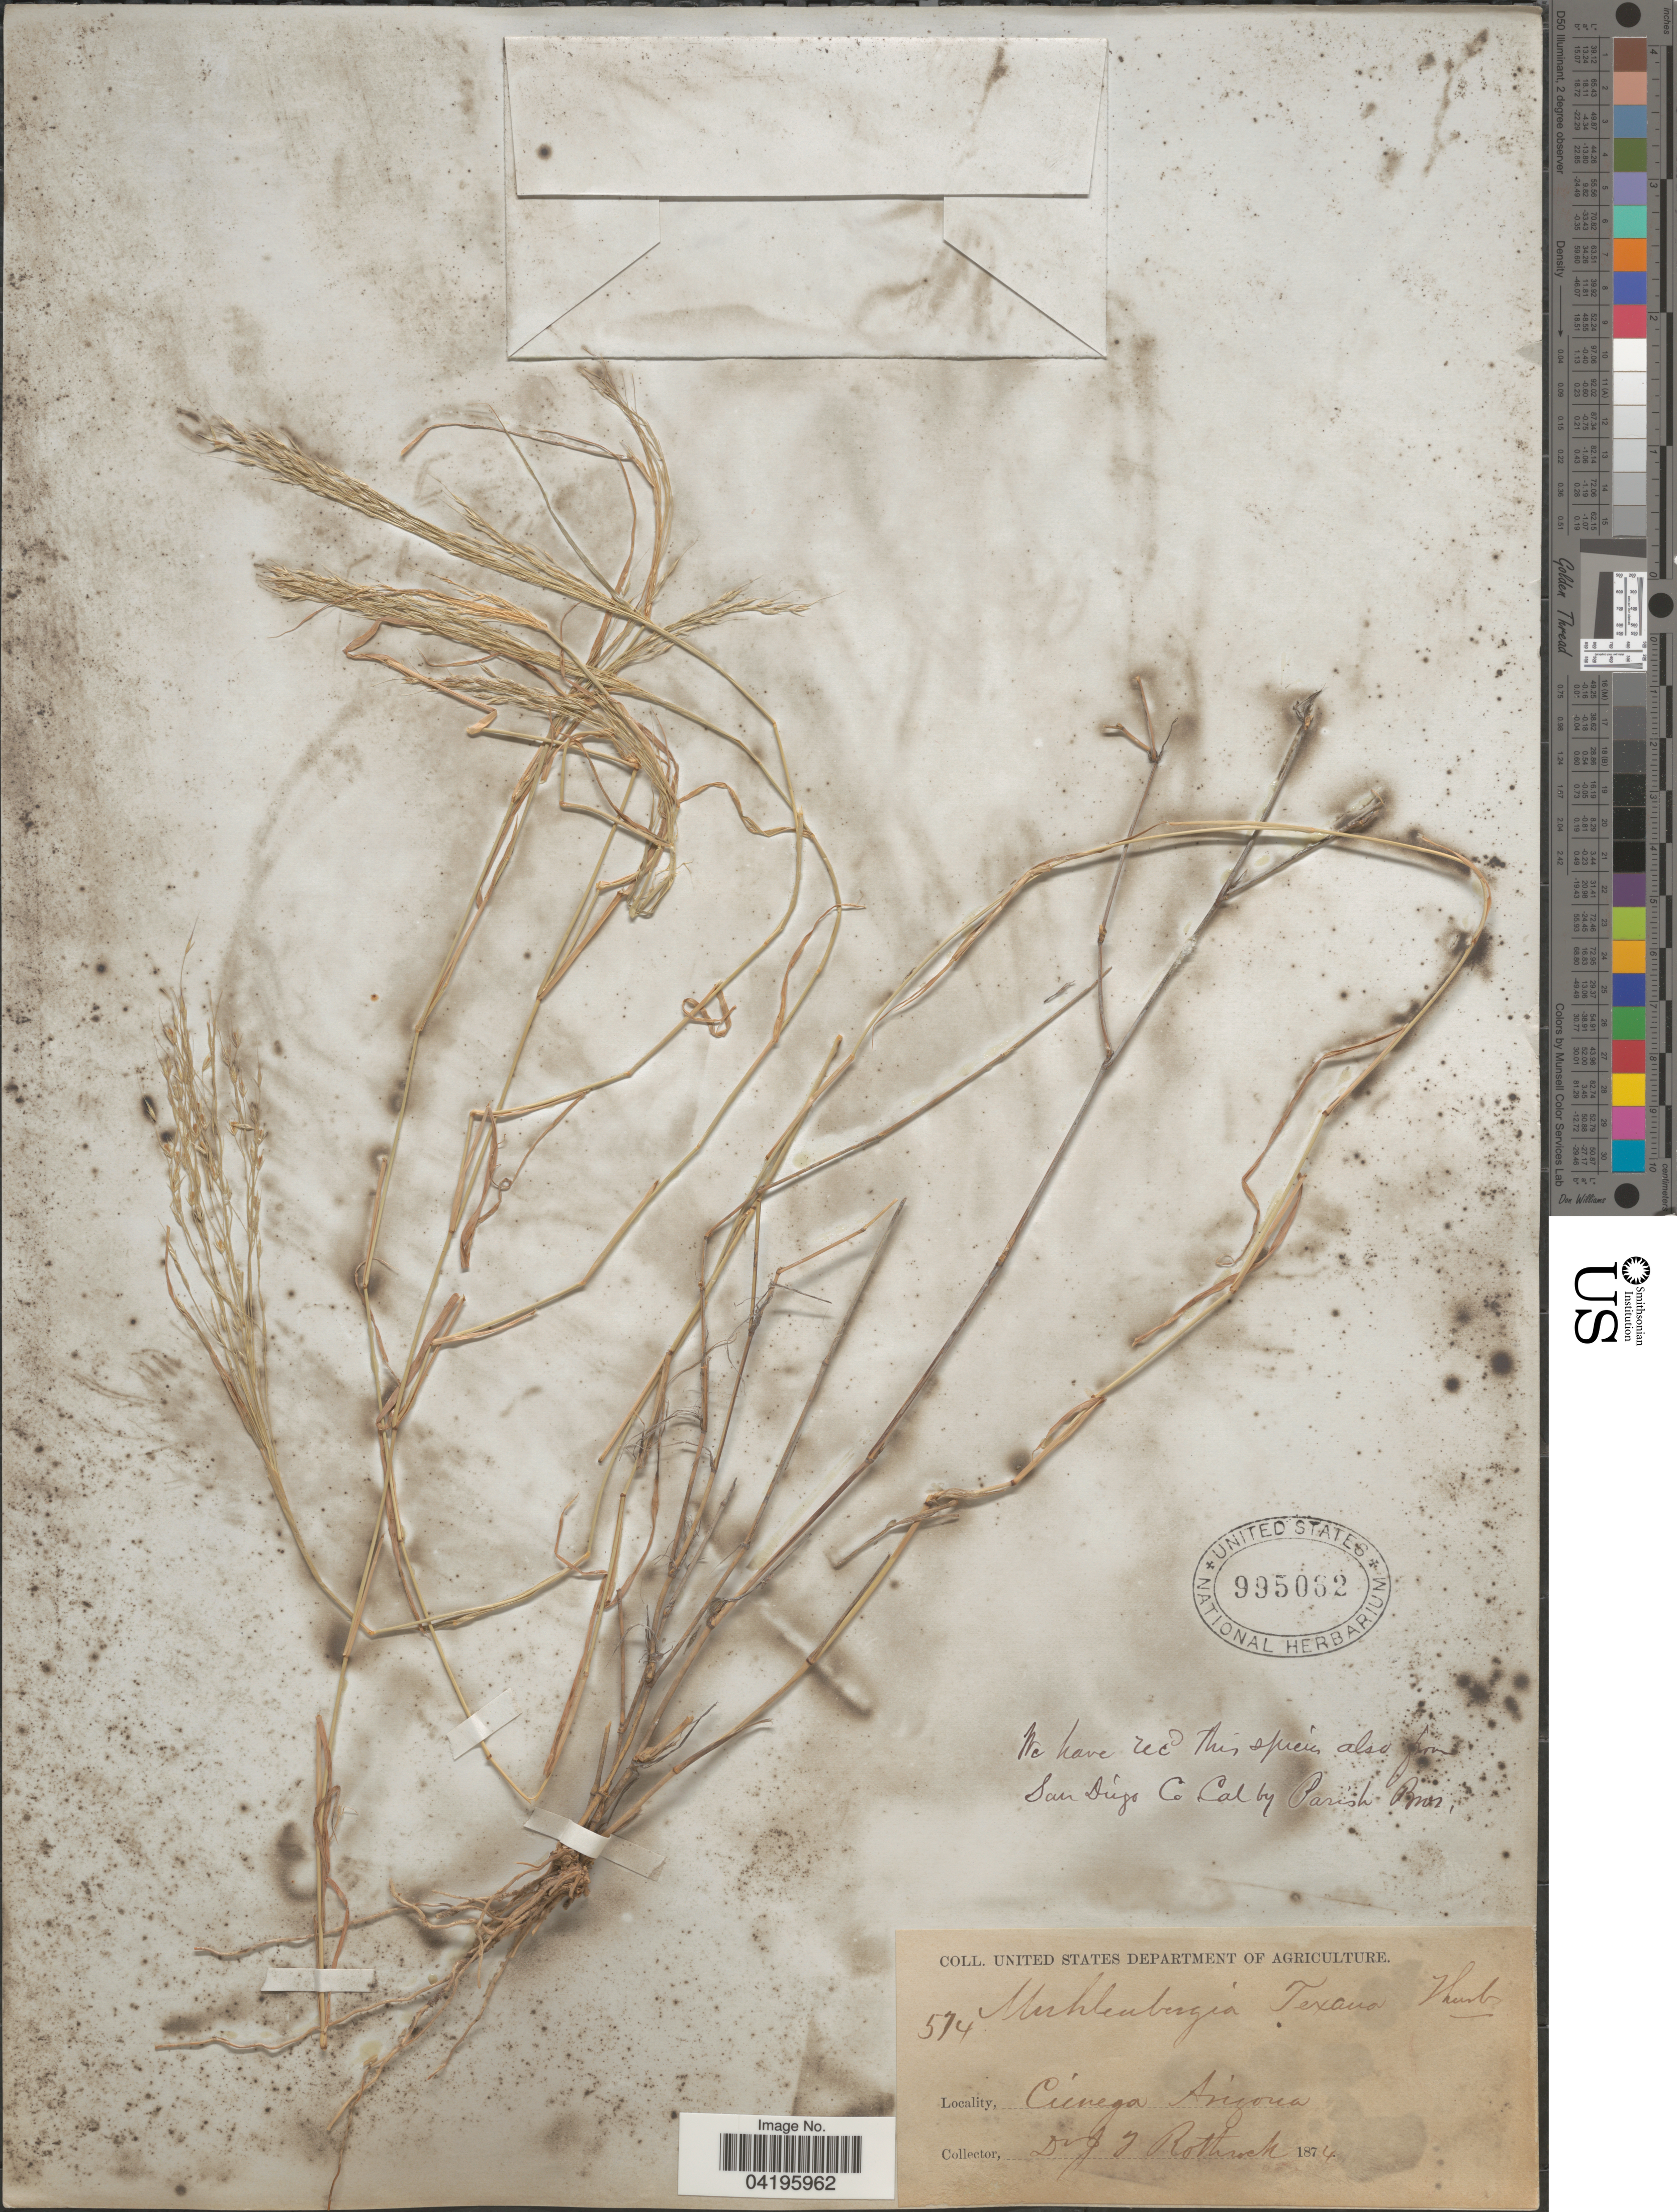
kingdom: Plantae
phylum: Tracheophyta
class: Liliopsida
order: Poales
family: Poaceae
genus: Muhlenbergia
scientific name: Muhlenbergia porteri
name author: Scribn. in W.J. Beal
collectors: J. T. Rothrock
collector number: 574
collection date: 1874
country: United States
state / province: Arizona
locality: Cienega.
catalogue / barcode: US 995062